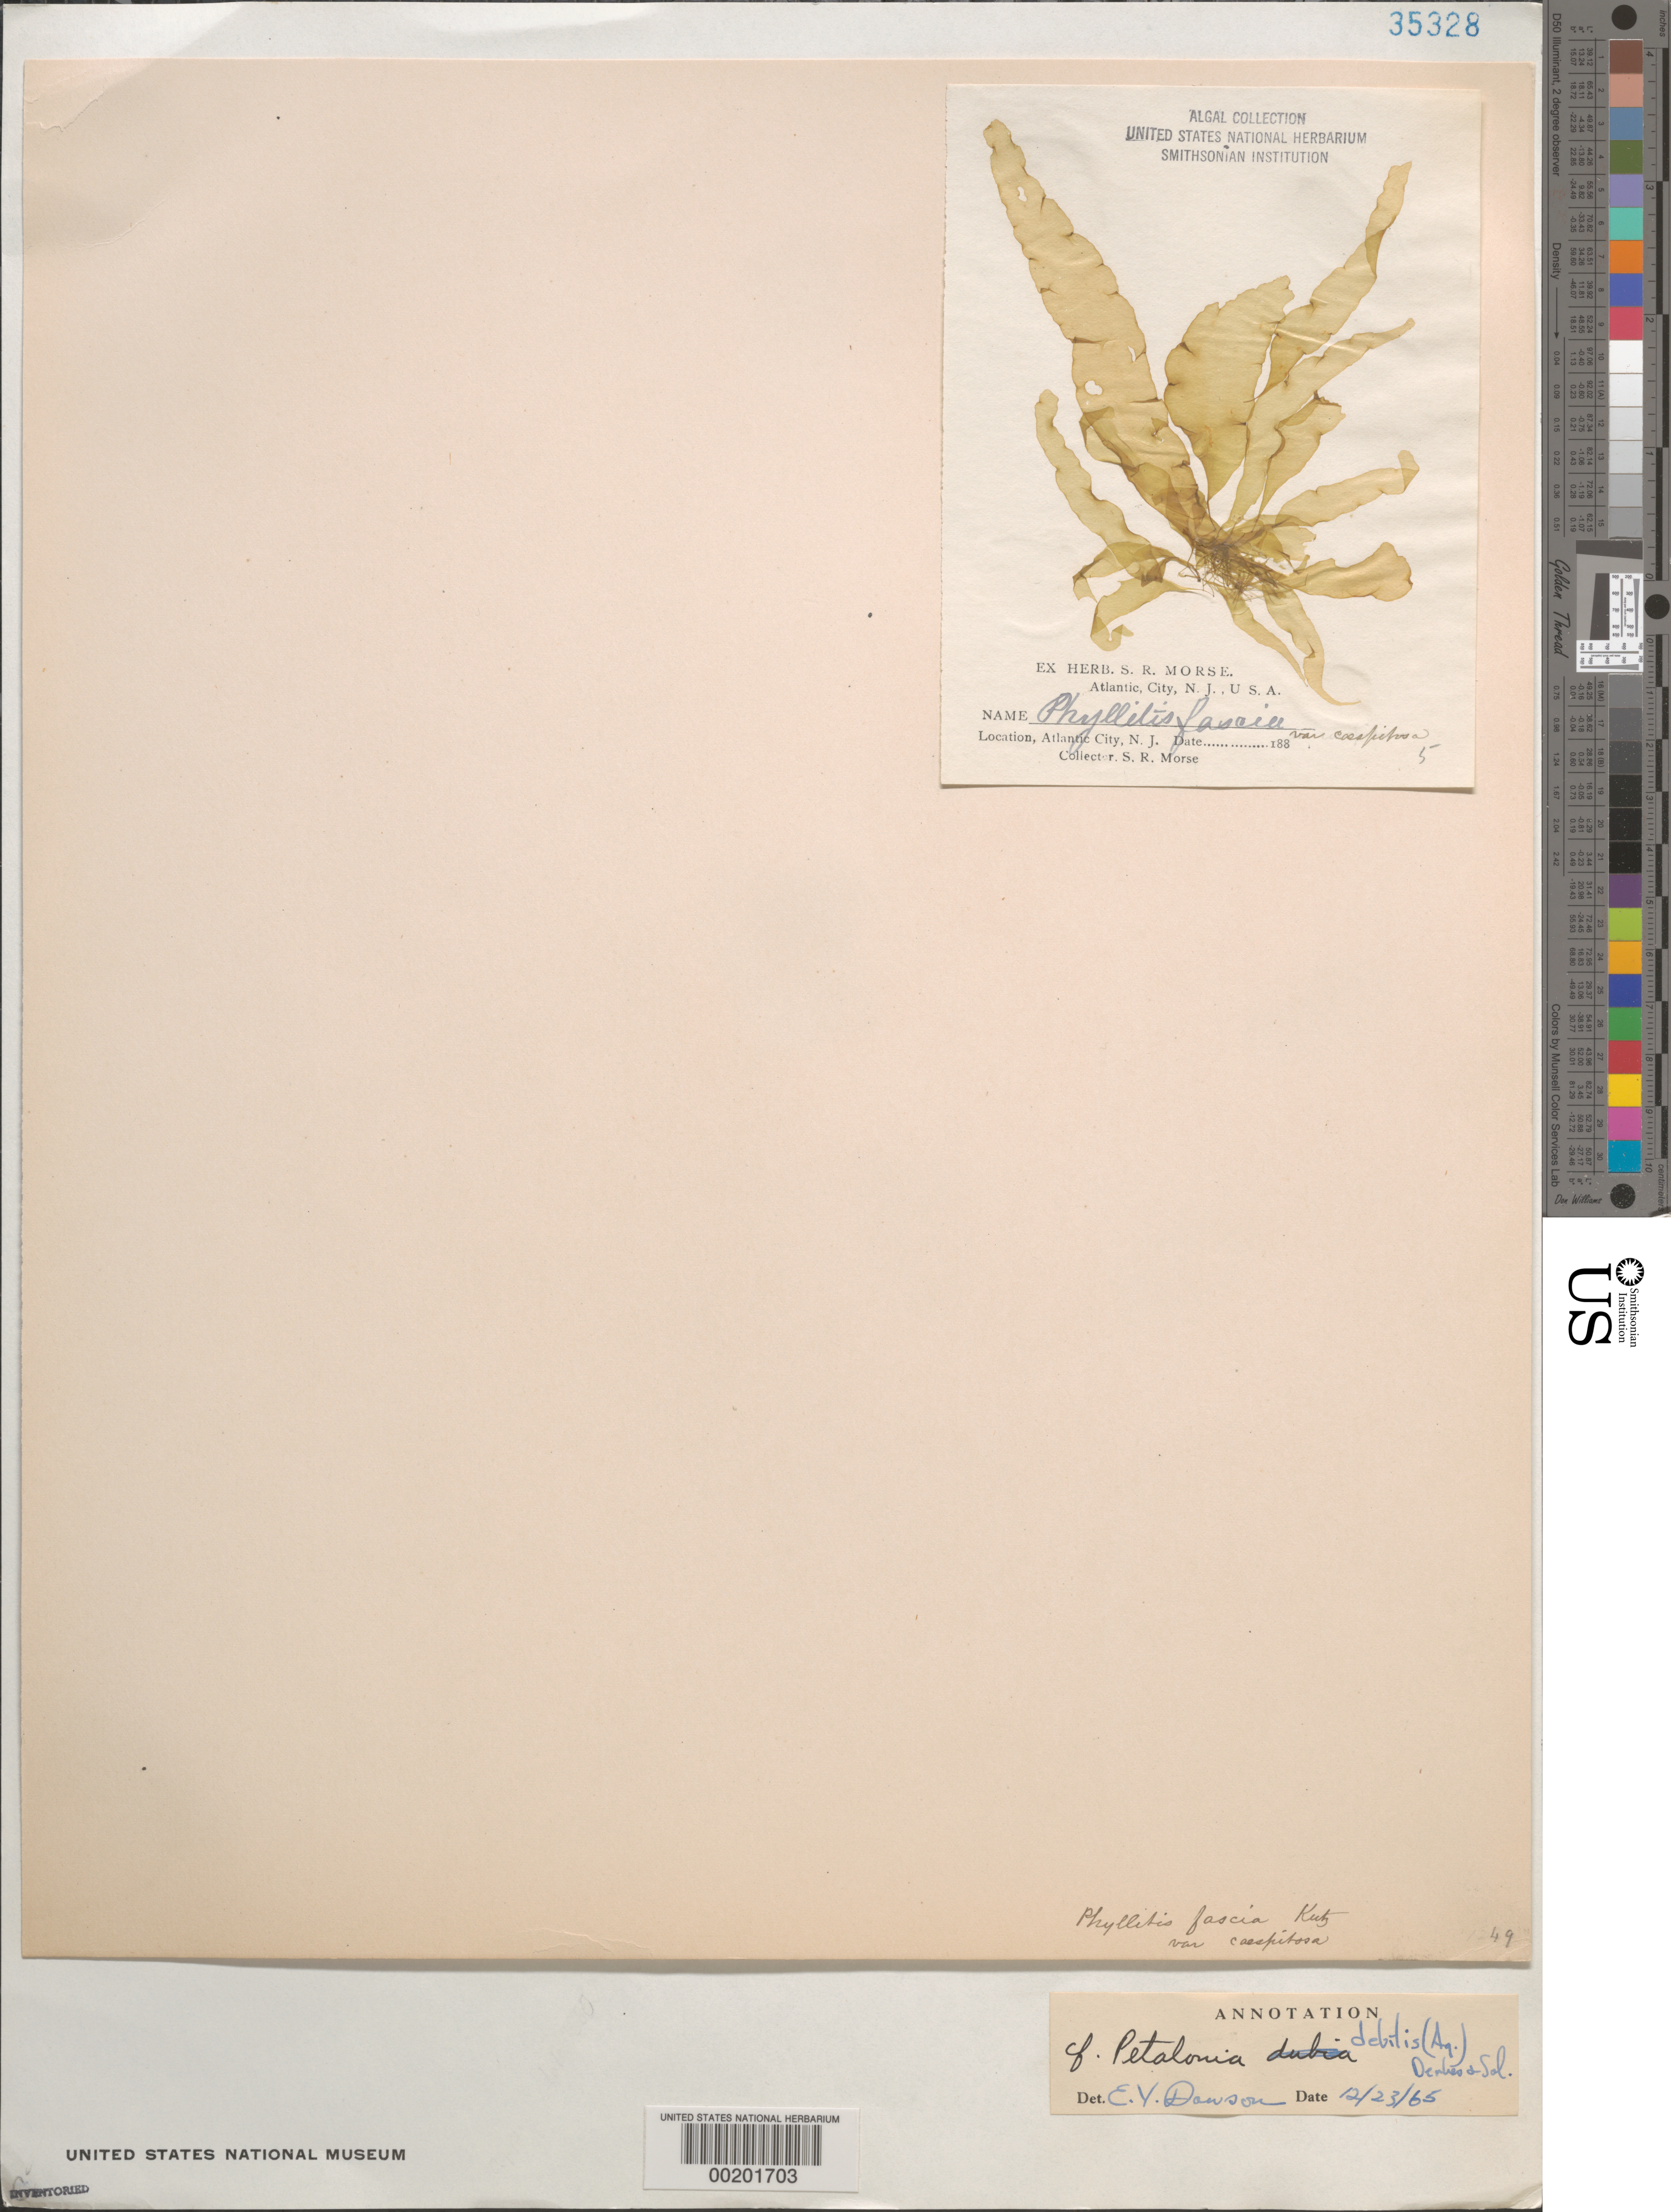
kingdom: Chromista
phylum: Ochrophyta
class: Phaeophyceae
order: Scytosiphonales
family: Scytosiphonaceae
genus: Petalonia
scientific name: Petalonia fascia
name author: (O.F. Müller) Kuntze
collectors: S. Morse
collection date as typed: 188-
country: United States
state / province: New Jersey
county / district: Atlantic County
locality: Atlantic City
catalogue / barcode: US 35328